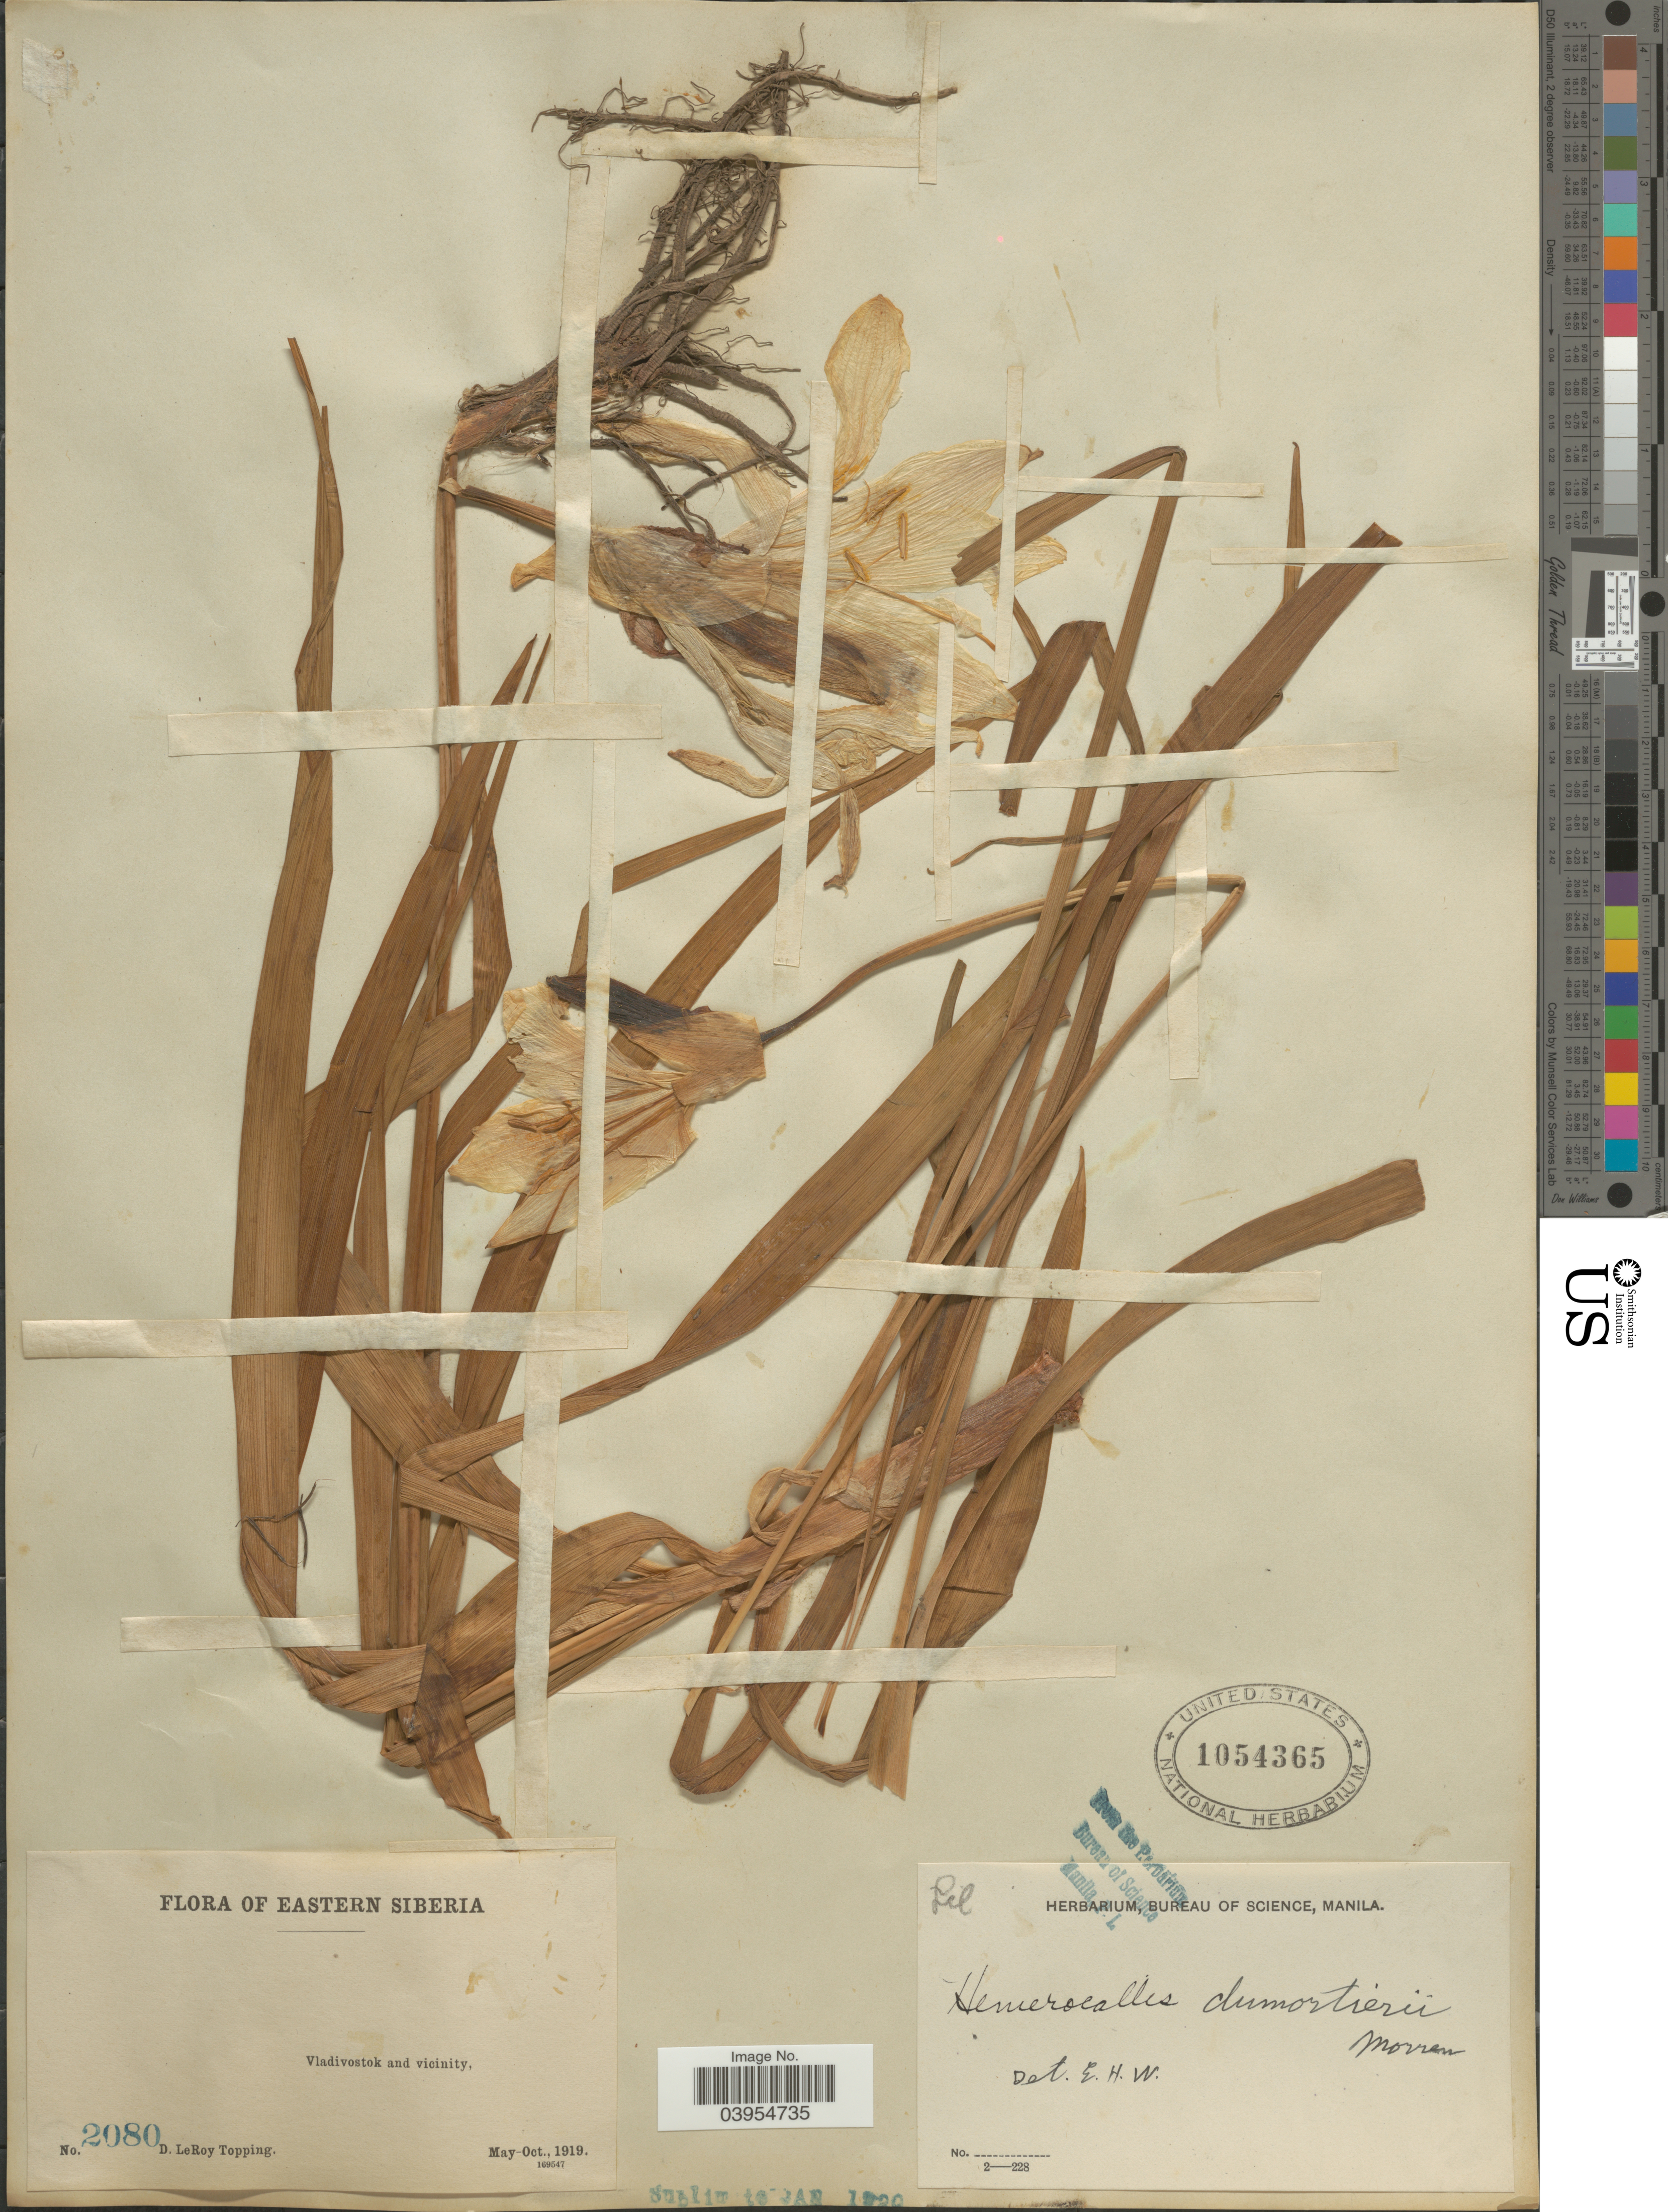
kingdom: Plantae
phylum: Tracheophyta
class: Liliopsida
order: Asparagales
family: Asphodelaceae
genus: Hemerocallis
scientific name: Hemerocallis dumortieri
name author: C. Morren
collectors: D. L. Topping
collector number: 2080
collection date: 1919-05/1919-10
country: Russian Federation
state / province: Primorsky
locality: Eastern Siberia. Vladivostok and vicinity.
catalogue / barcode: US 1054365